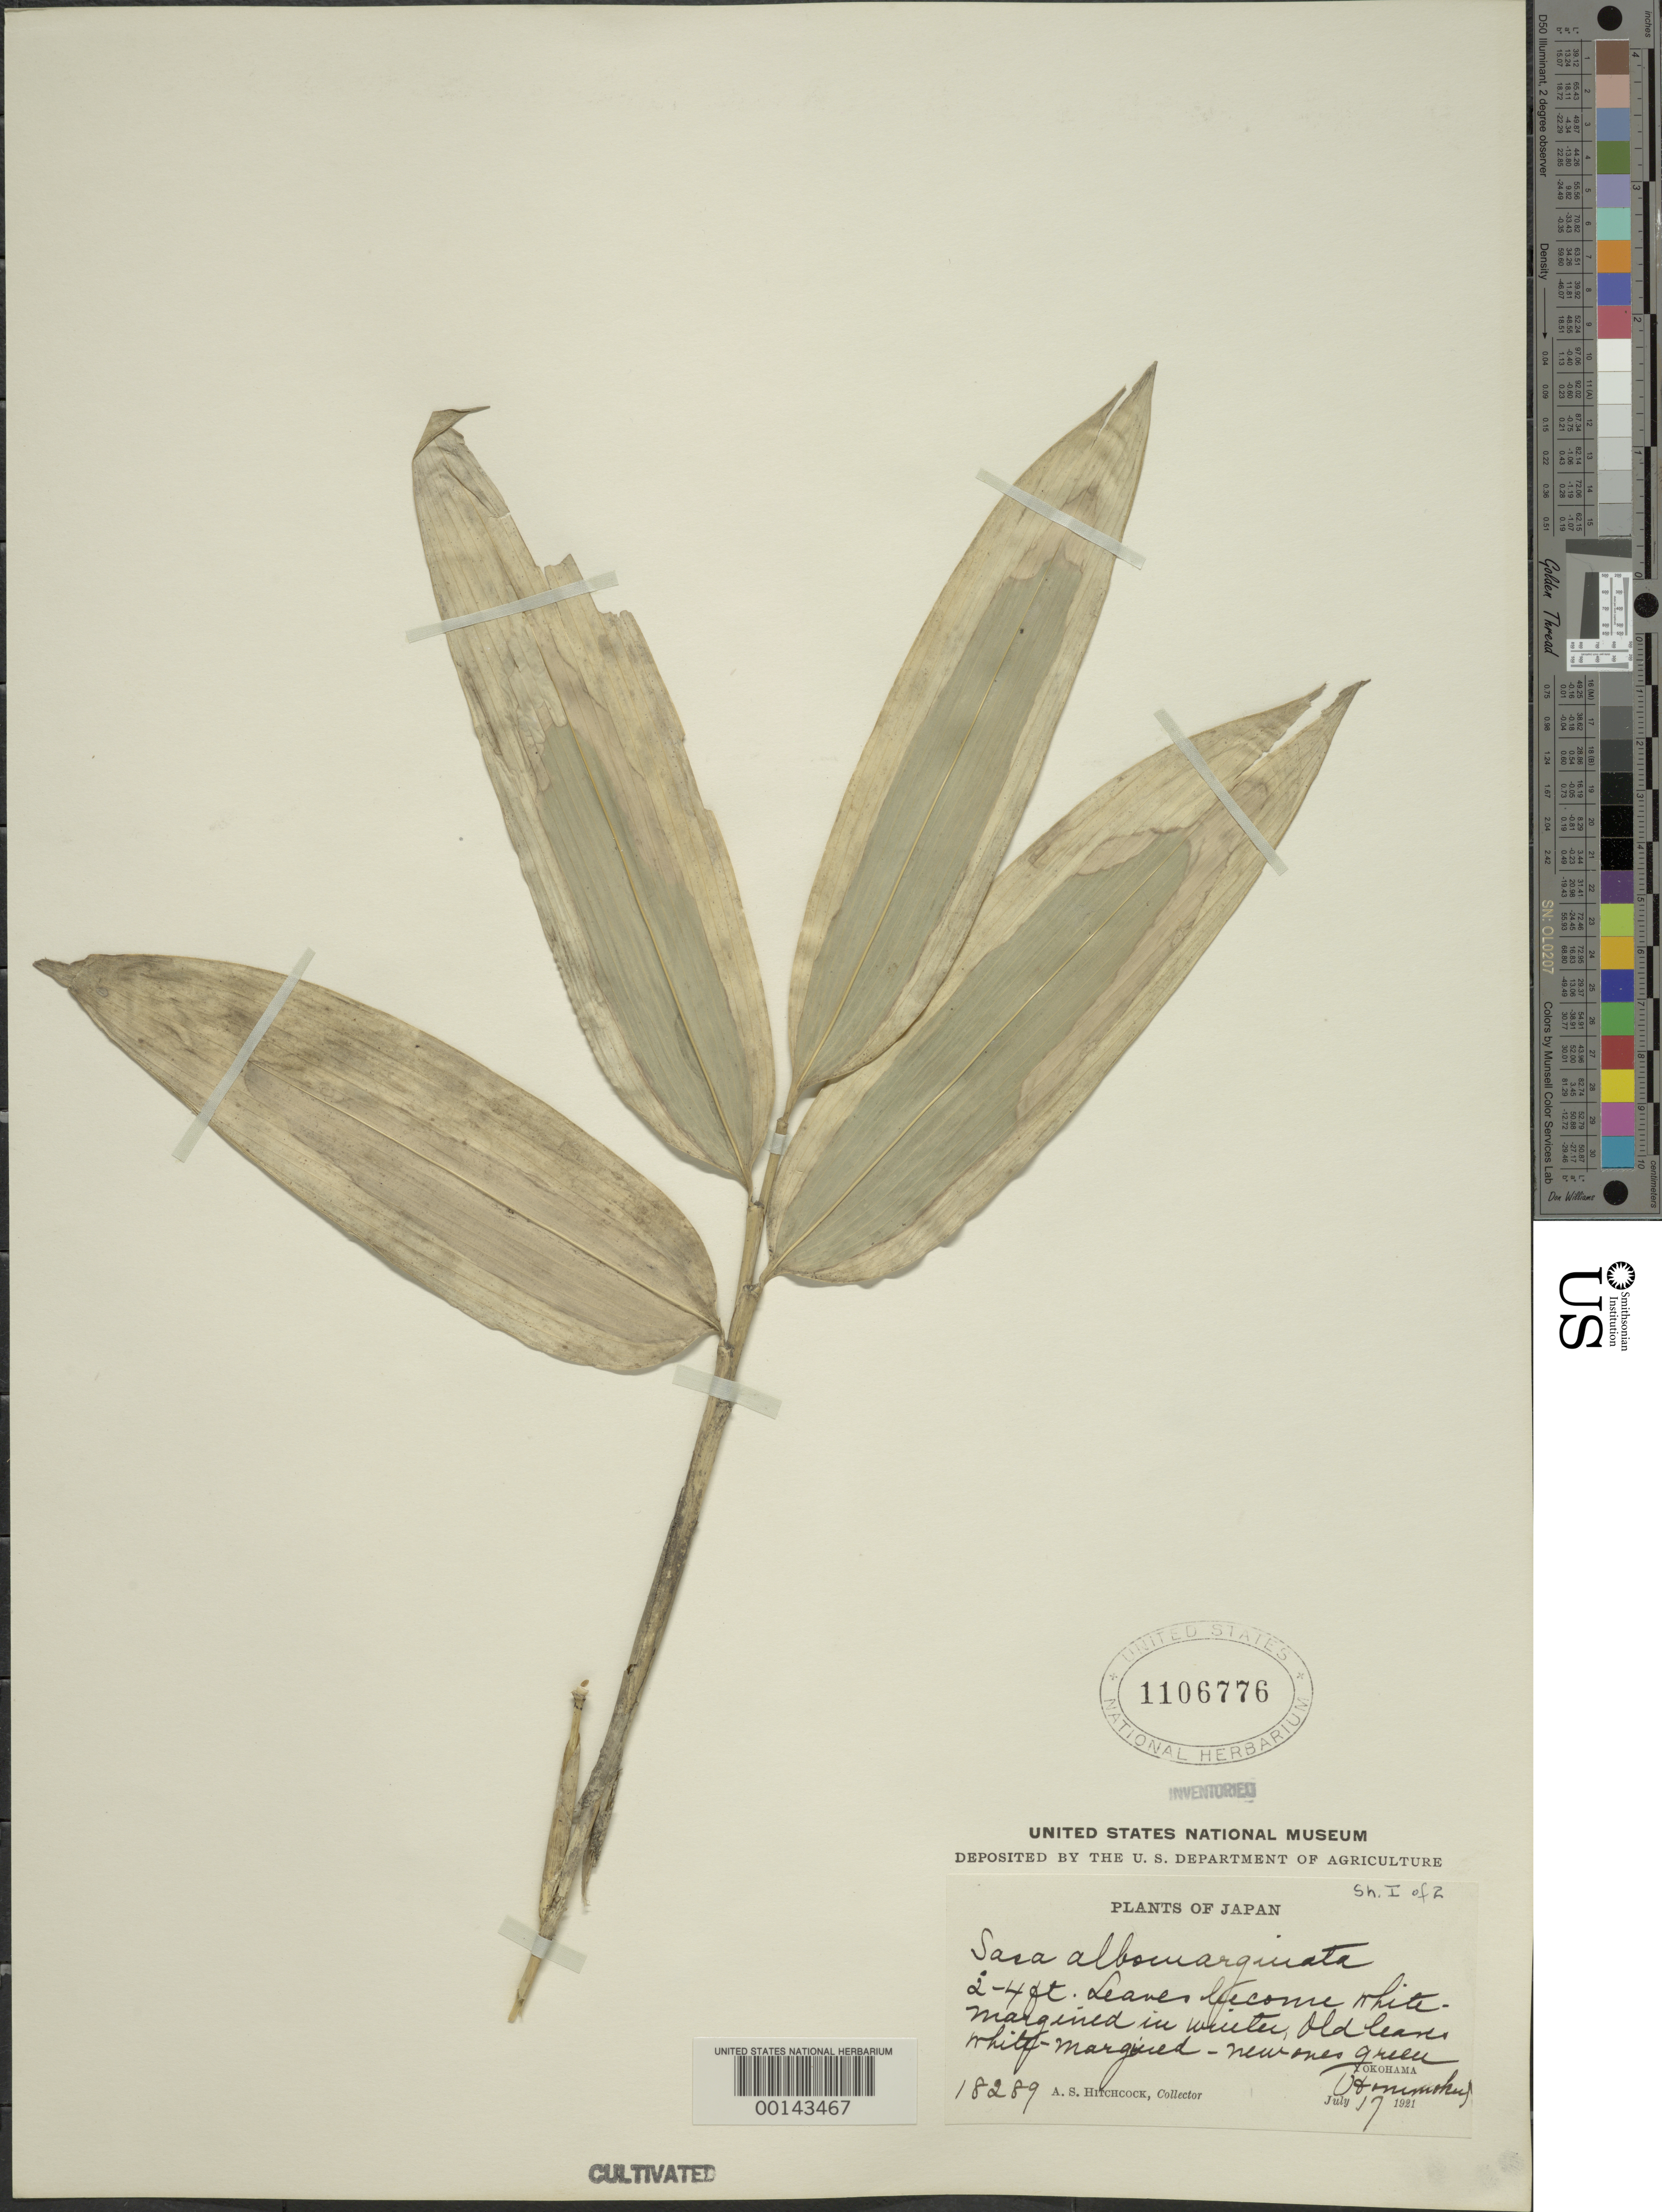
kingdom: Plantae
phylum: Tracheophyta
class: Liliopsida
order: Poales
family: Poaceae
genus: Sasa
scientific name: Sasa veitchii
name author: (Carrière) Rehder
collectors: A. S. Hitchcock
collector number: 18289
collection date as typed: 17 Jul 1921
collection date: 1921-07-17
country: Japan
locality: Yokohama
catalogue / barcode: US 1106776